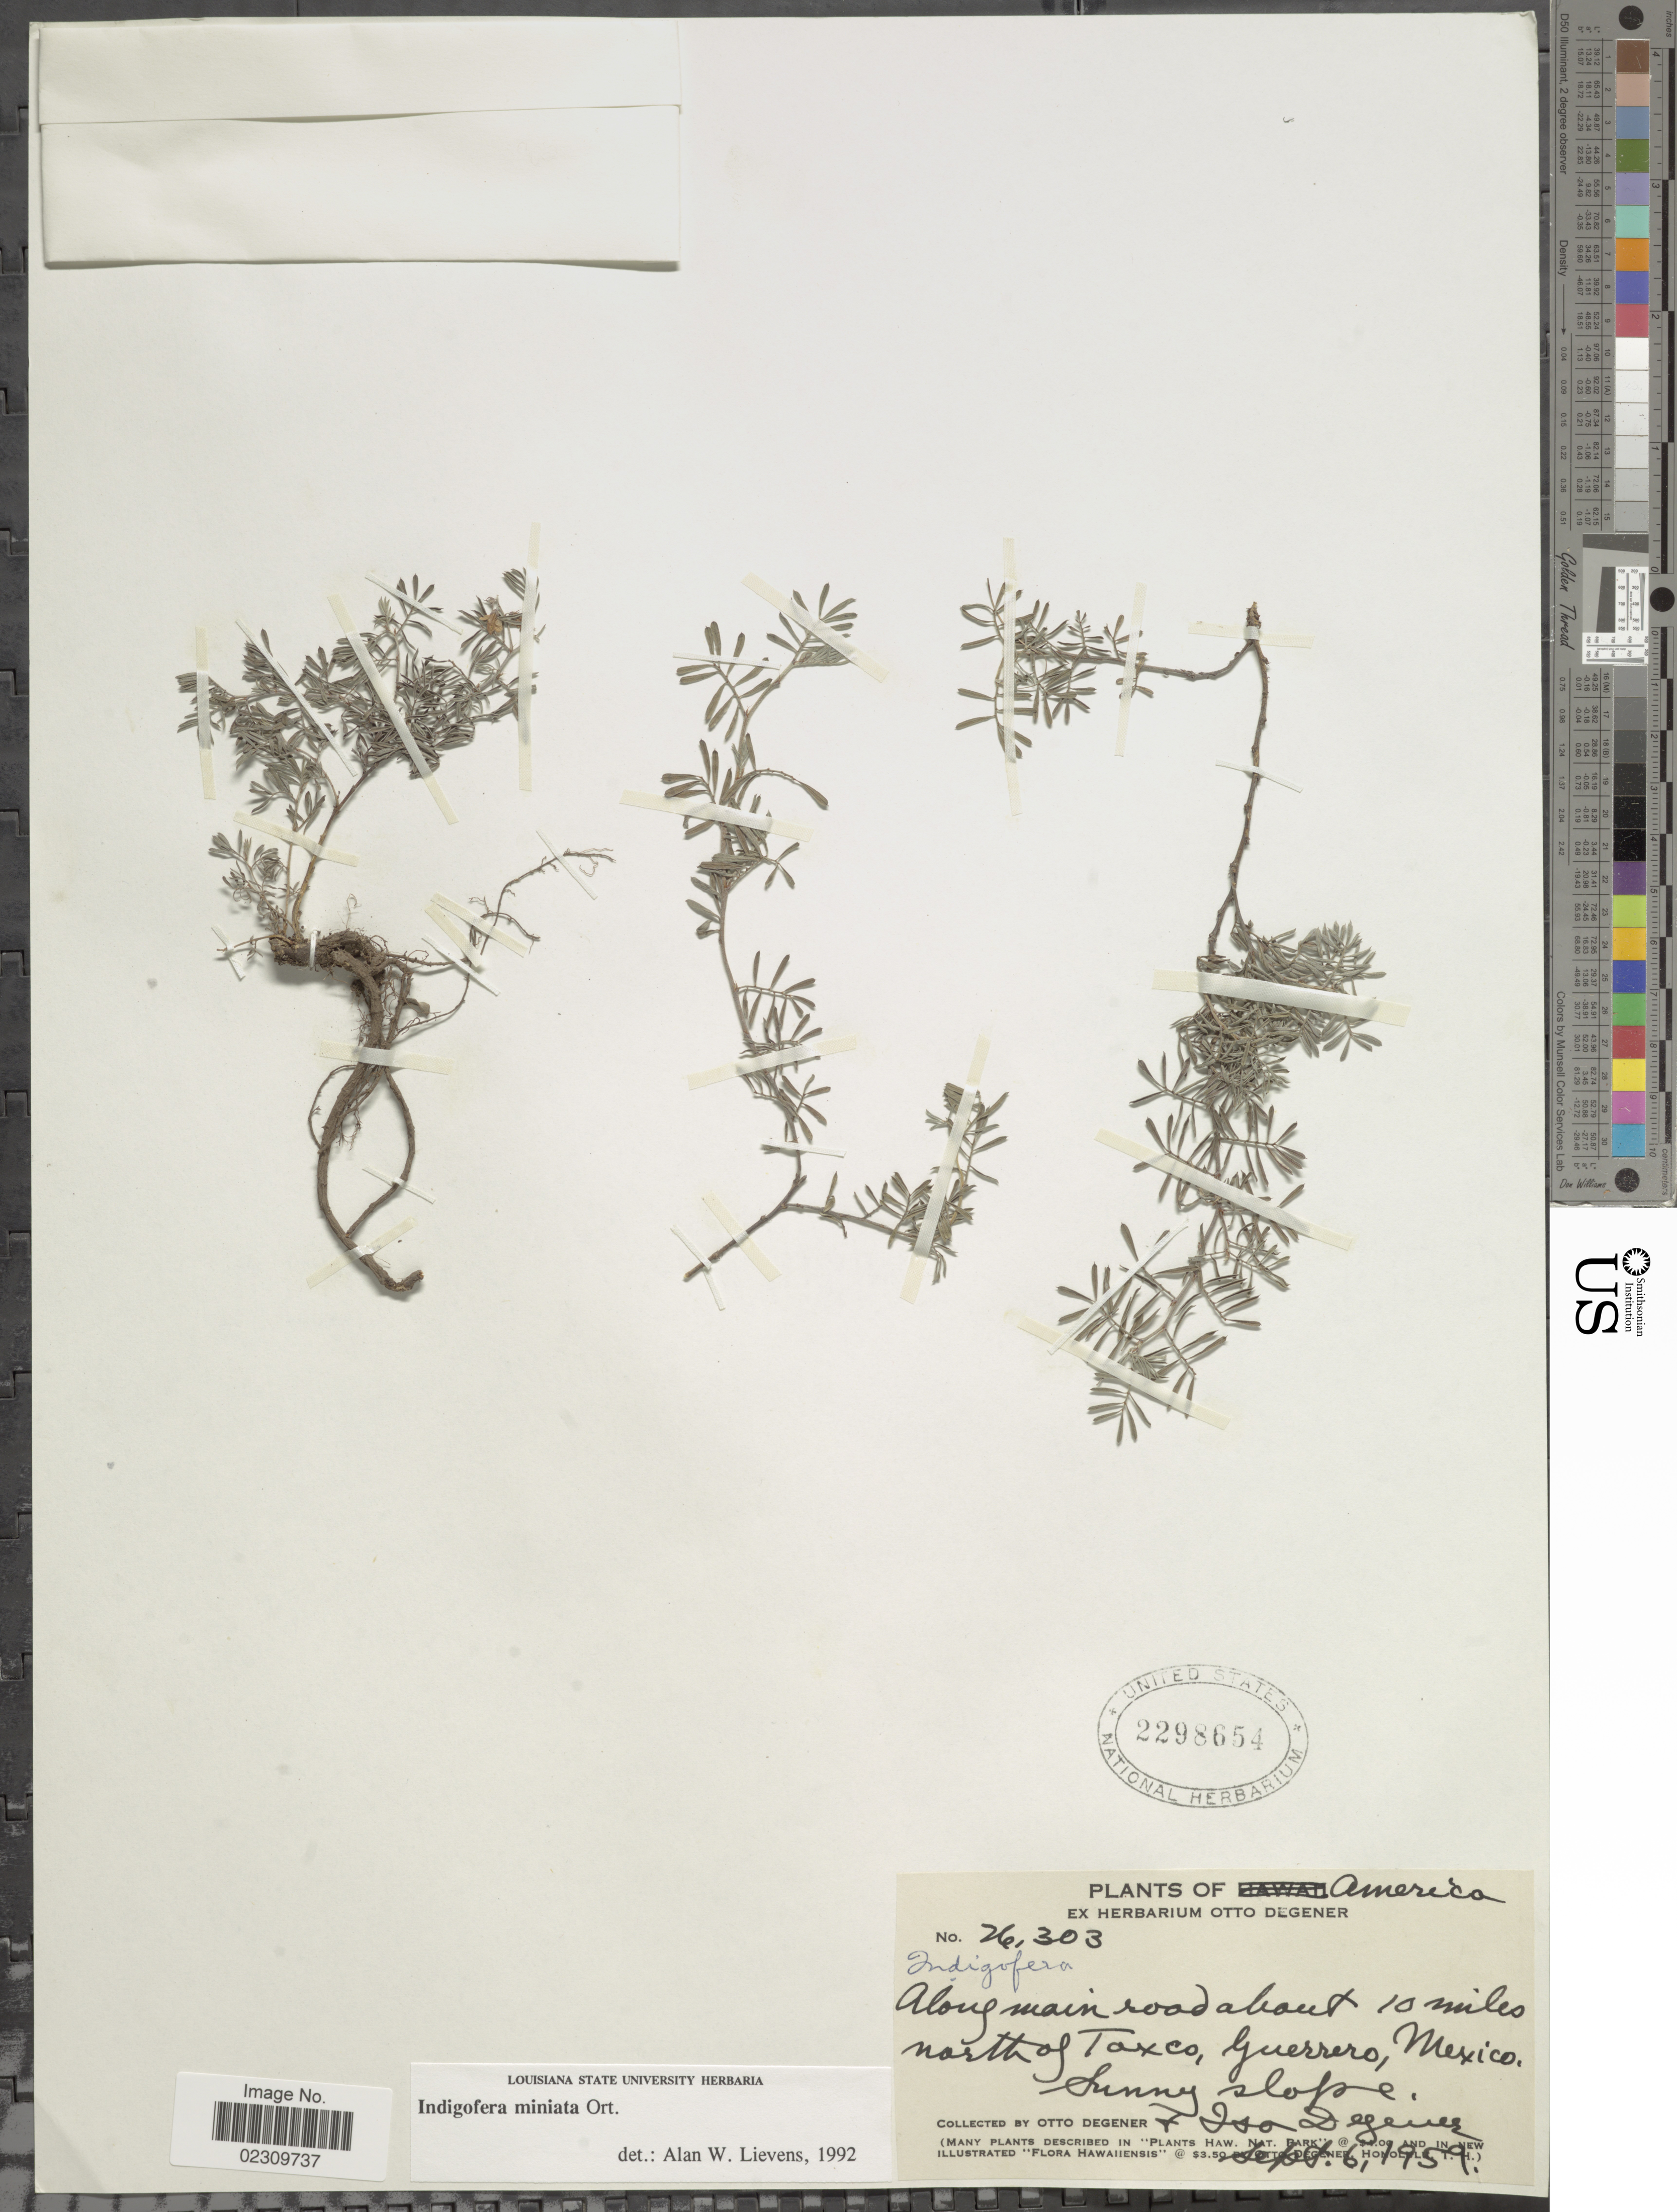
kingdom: Plantae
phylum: Tracheophyta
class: Magnoliopsida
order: Fabales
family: Fabaceae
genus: Indigofera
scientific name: Indigofera miniata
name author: Orteg.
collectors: O. Degener & I. Degener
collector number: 26303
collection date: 1959-09-06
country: Mexico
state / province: Guerrero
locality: Along main road about 10 miles north of Taxco, Sunny Slope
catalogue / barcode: US 2298654